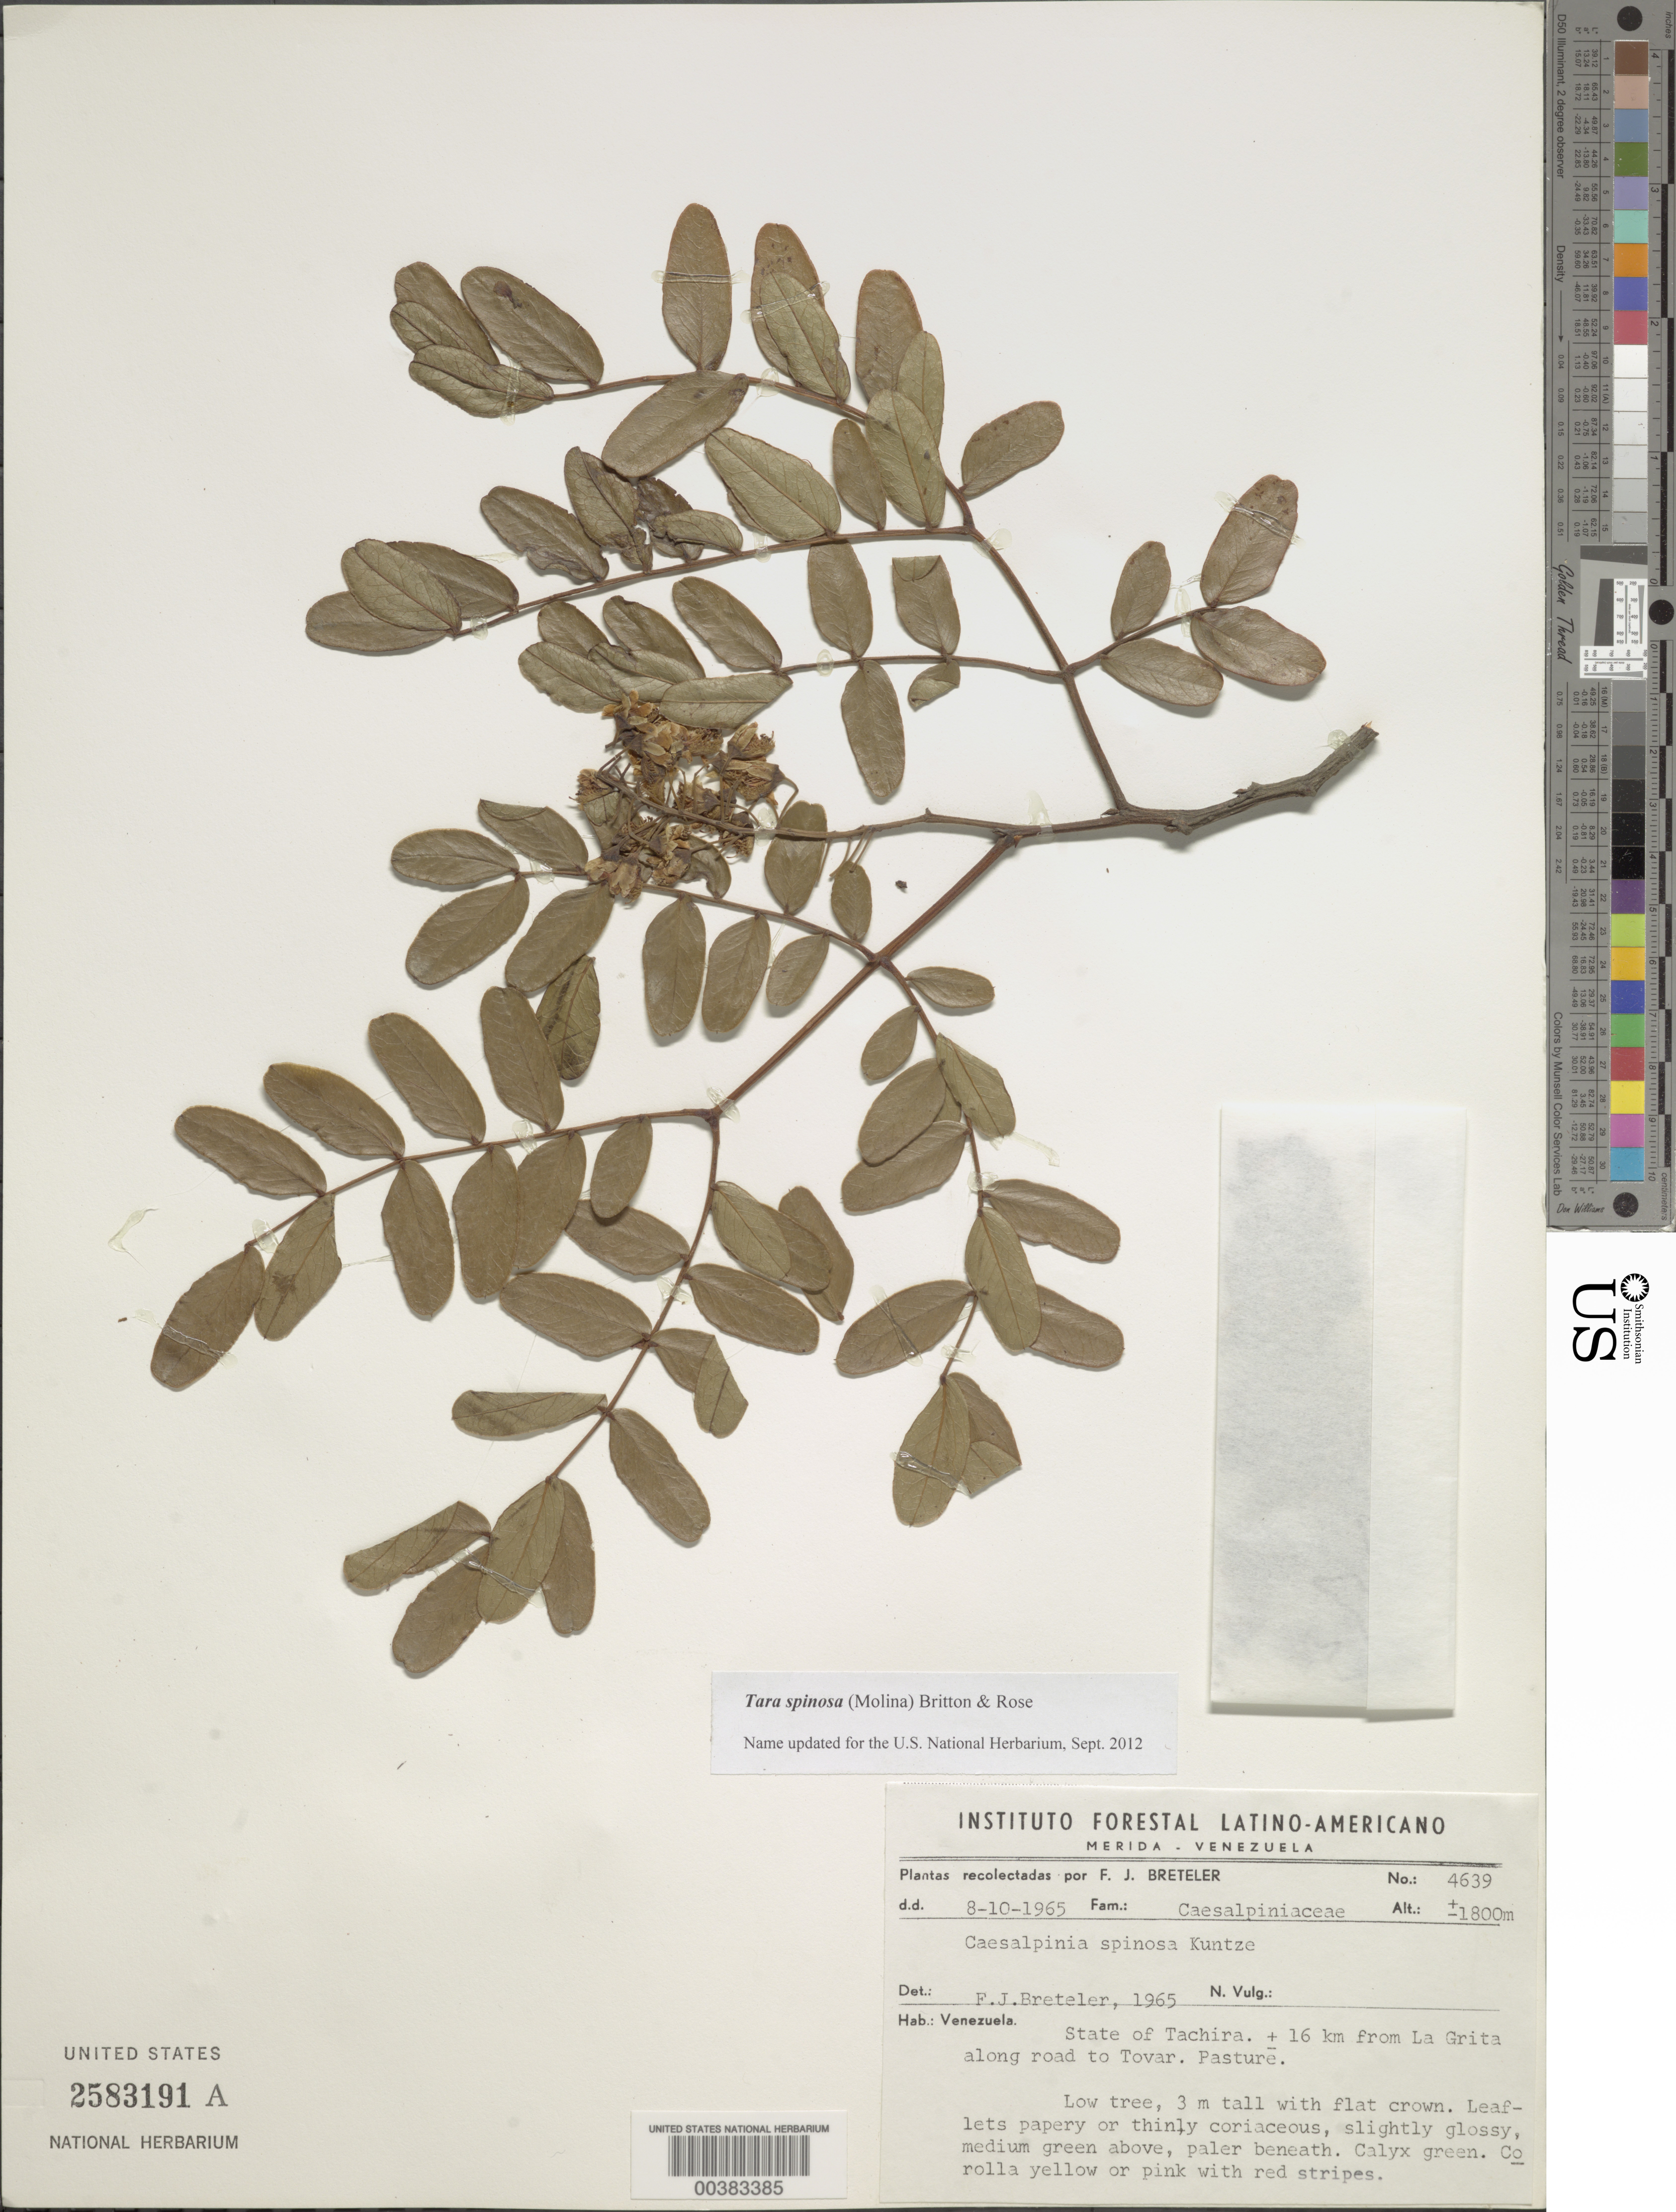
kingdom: Plantae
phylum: Tracheophyta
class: Magnoliopsida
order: Fabales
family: Fabaceae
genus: Tara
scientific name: Tara spinosa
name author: (Molina) Britton & Rose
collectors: F. J. Breteler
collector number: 4639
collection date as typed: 08 Oct 1965 or 10 Aug 1965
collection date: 1965-08-10 or 1965-10-08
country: Venezuela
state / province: Tachira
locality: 16 km from la grita along road to tovar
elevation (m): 1800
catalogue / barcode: US 2583191A